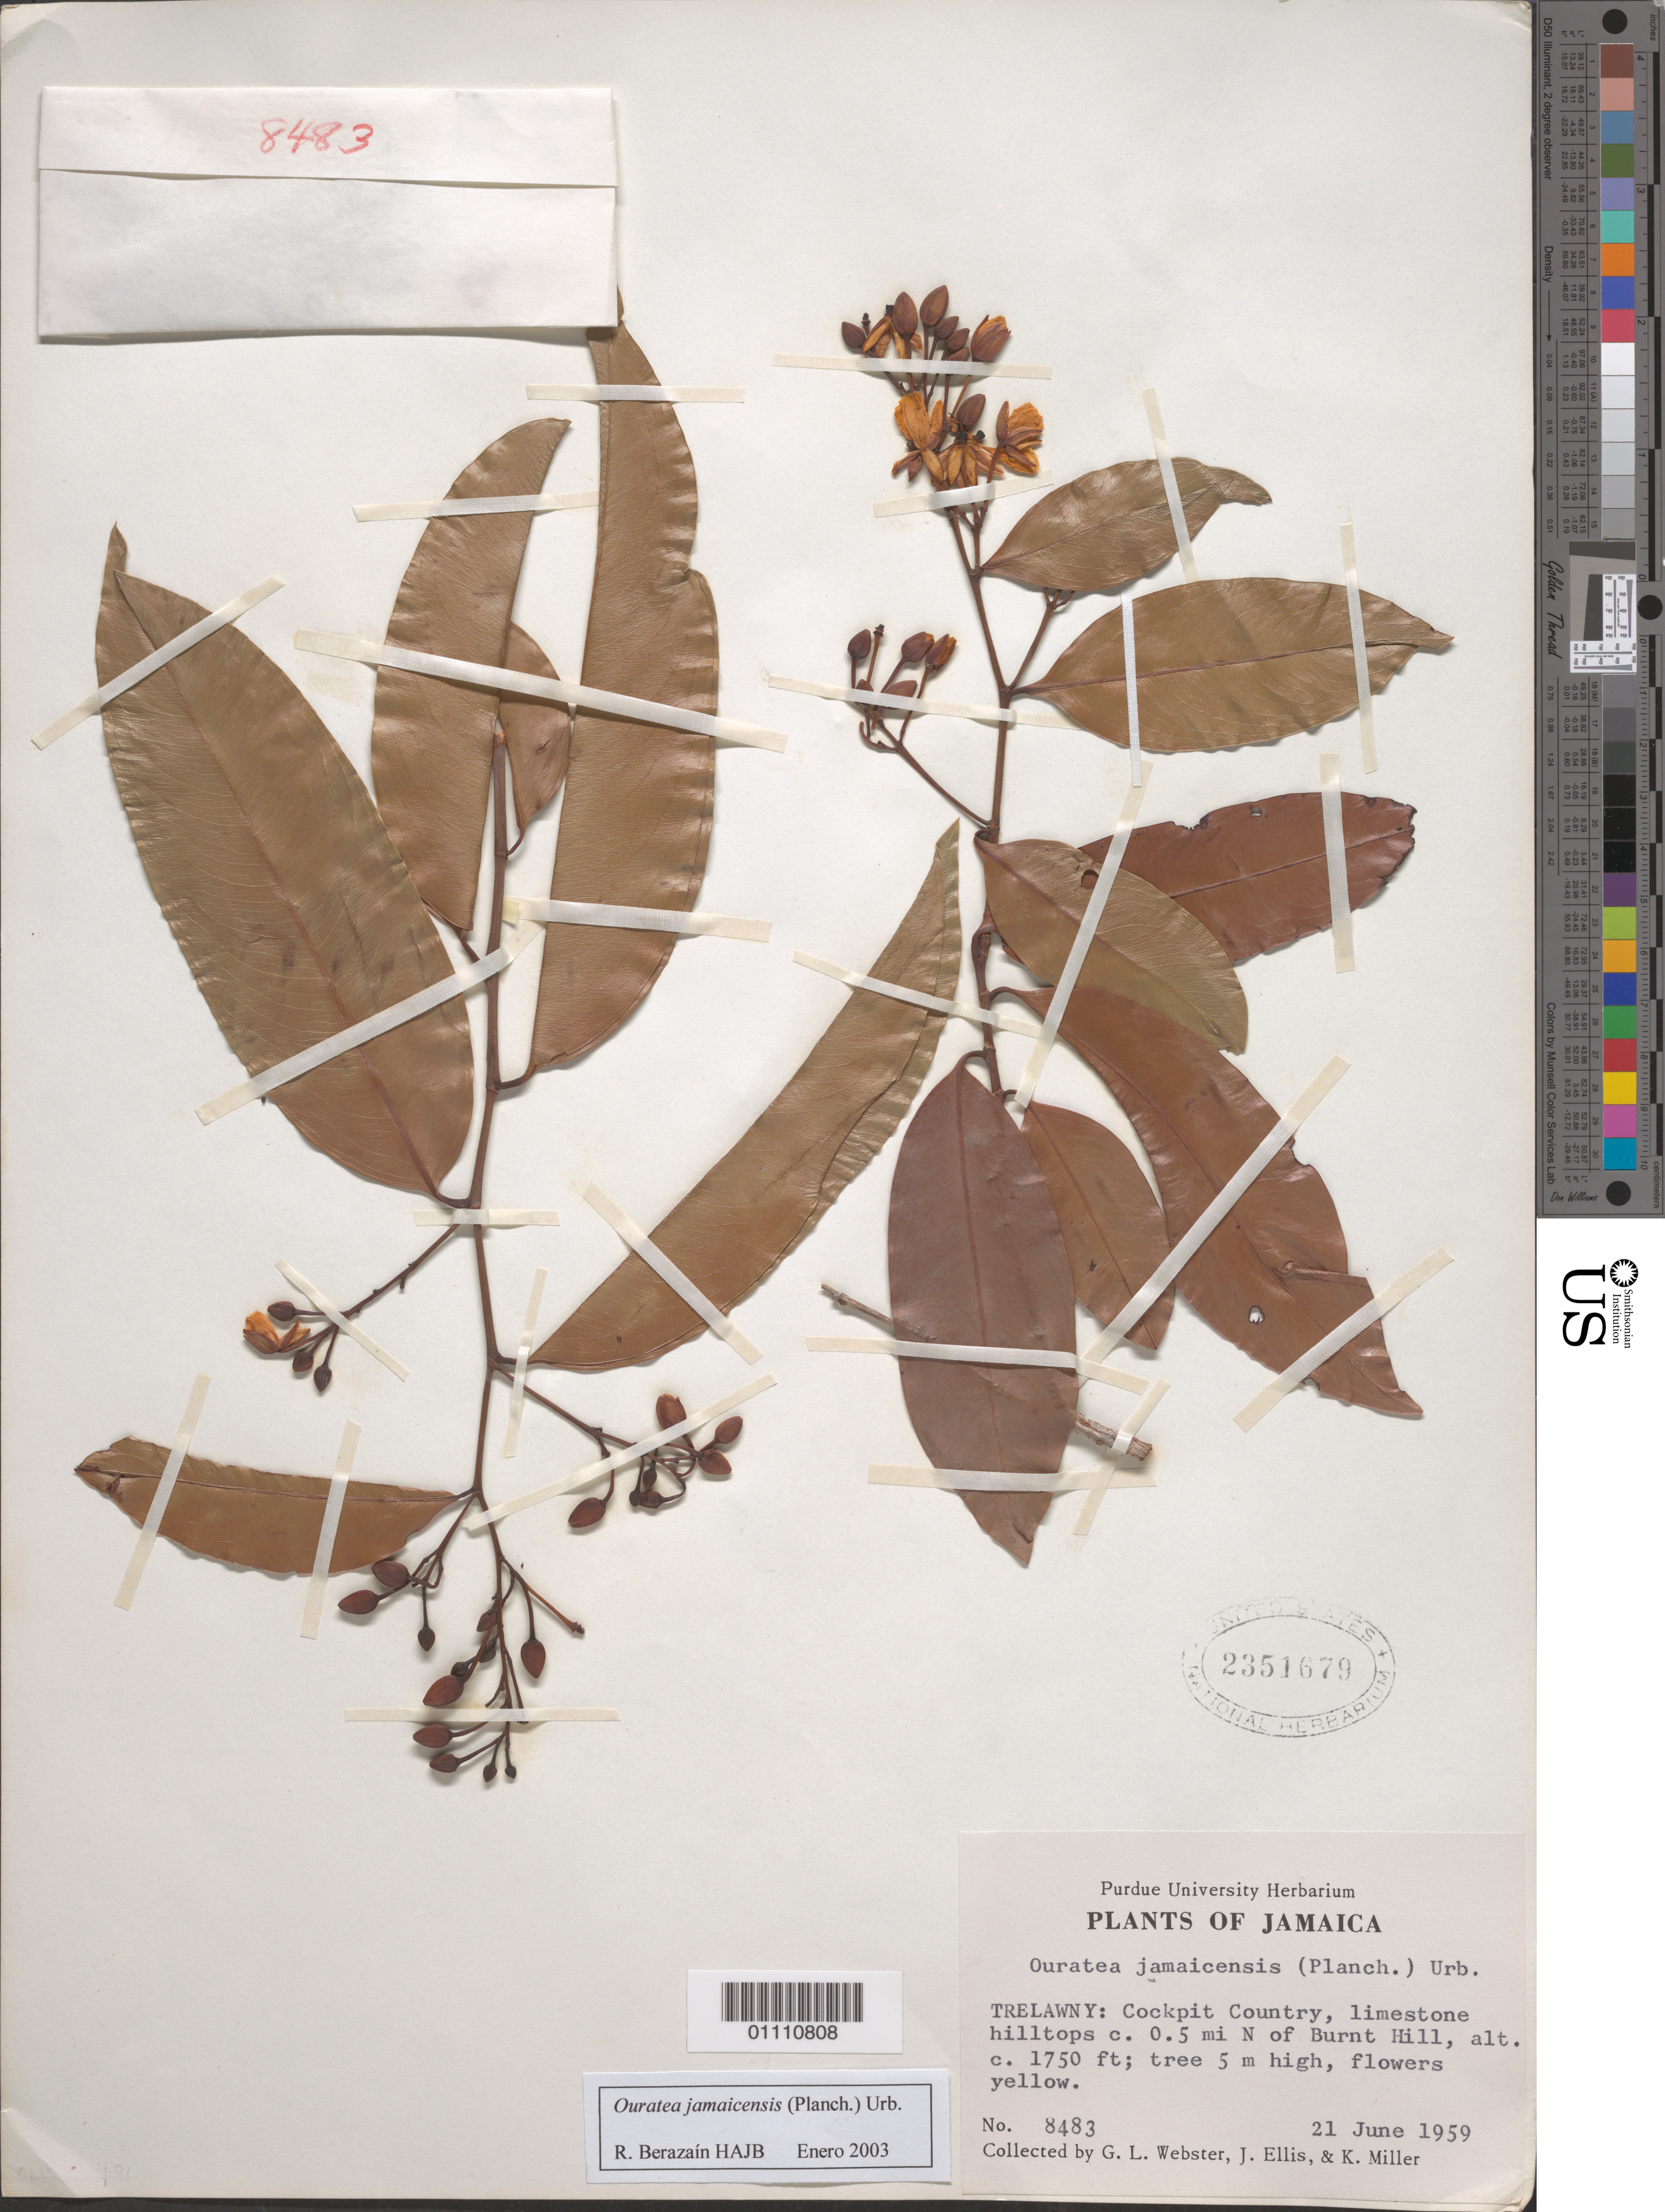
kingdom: Plantae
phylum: Tracheophyta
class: Magnoliopsida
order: Malpighiales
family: Ochnaceae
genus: Ouratea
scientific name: Ouratea jamaicensis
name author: (Planch.) Urb.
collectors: G. L. Webster, J. Ellis & K. Miller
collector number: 8483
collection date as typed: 21 Jun 1959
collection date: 1959-06-21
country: Jamaica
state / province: Trelawny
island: Jamaica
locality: Cockpit Country, limestone hilltops c. 0.5 mi N of Burnt Hill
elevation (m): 533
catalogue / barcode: US 2351679